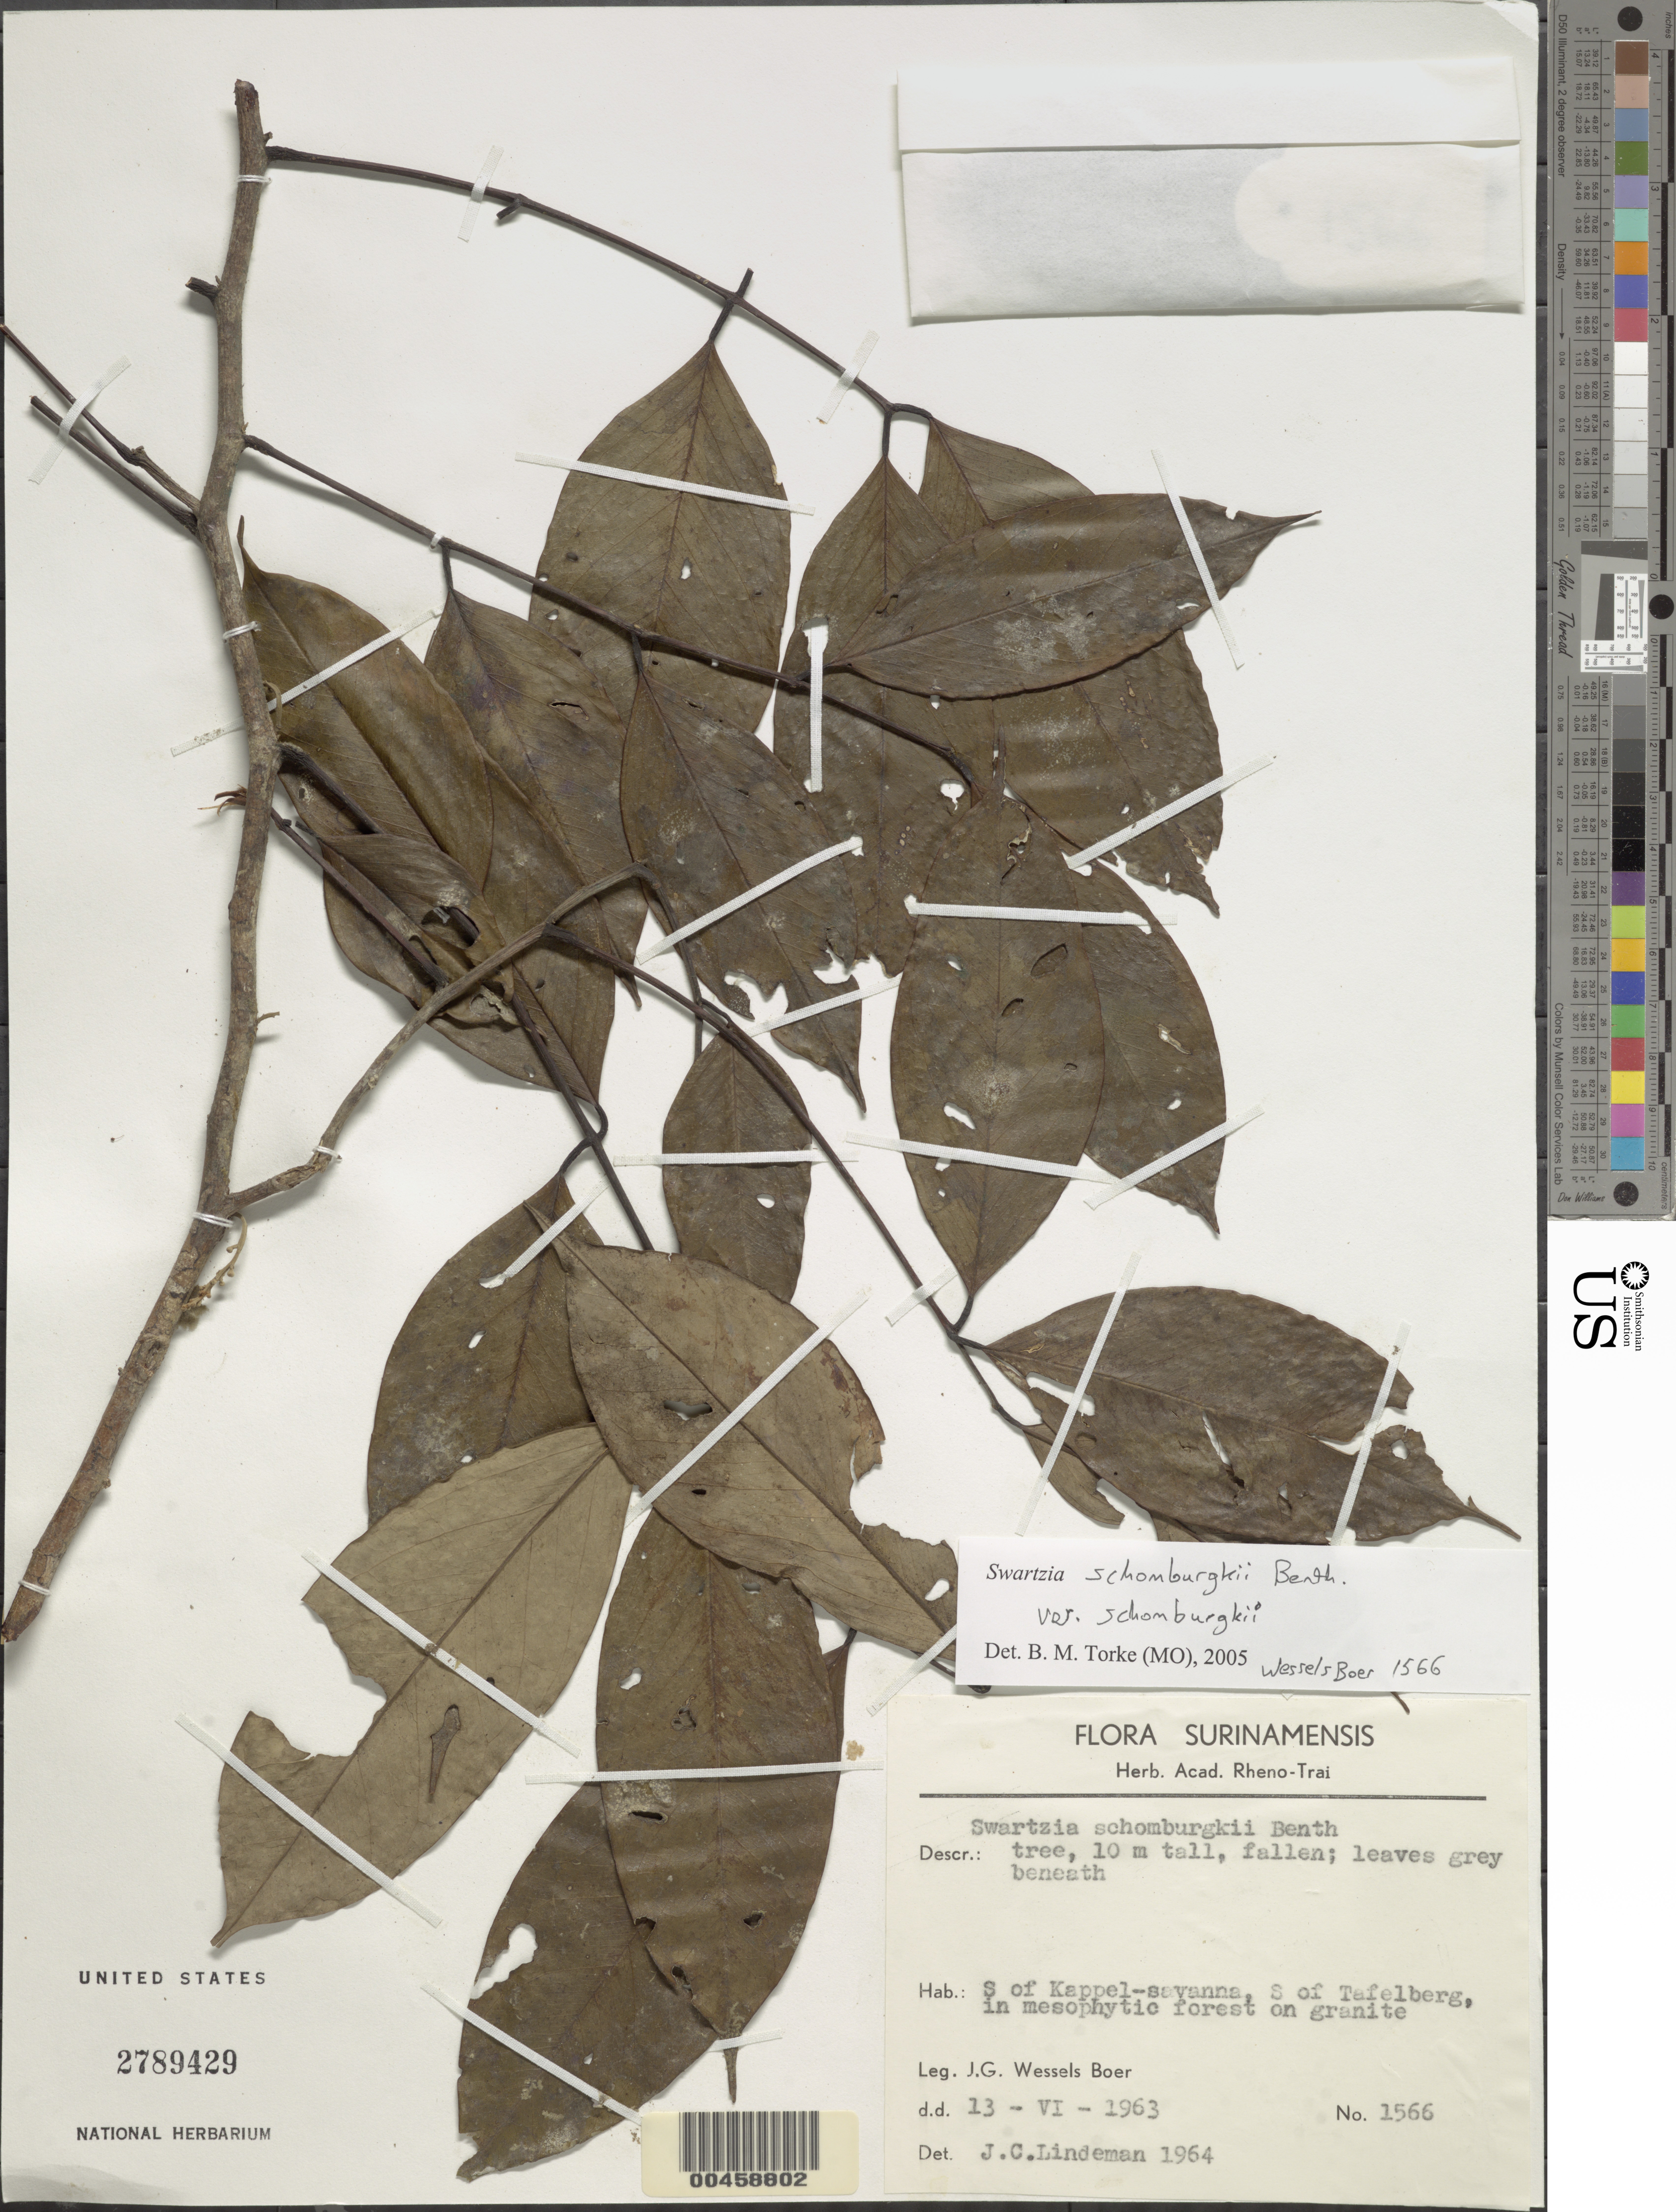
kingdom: Plantae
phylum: Tracheophyta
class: Magnoliopsida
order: Fabales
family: Fabaceae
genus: Swartzia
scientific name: Swartzia schomburgkii var. guayanensis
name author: R.S. Cowan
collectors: J. G. Wessels Boer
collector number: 1566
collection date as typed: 13 Jun 1963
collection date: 1963-06-13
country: Suriname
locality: Tafelberg, s of; s of kappel-savanna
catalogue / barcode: US 2789429